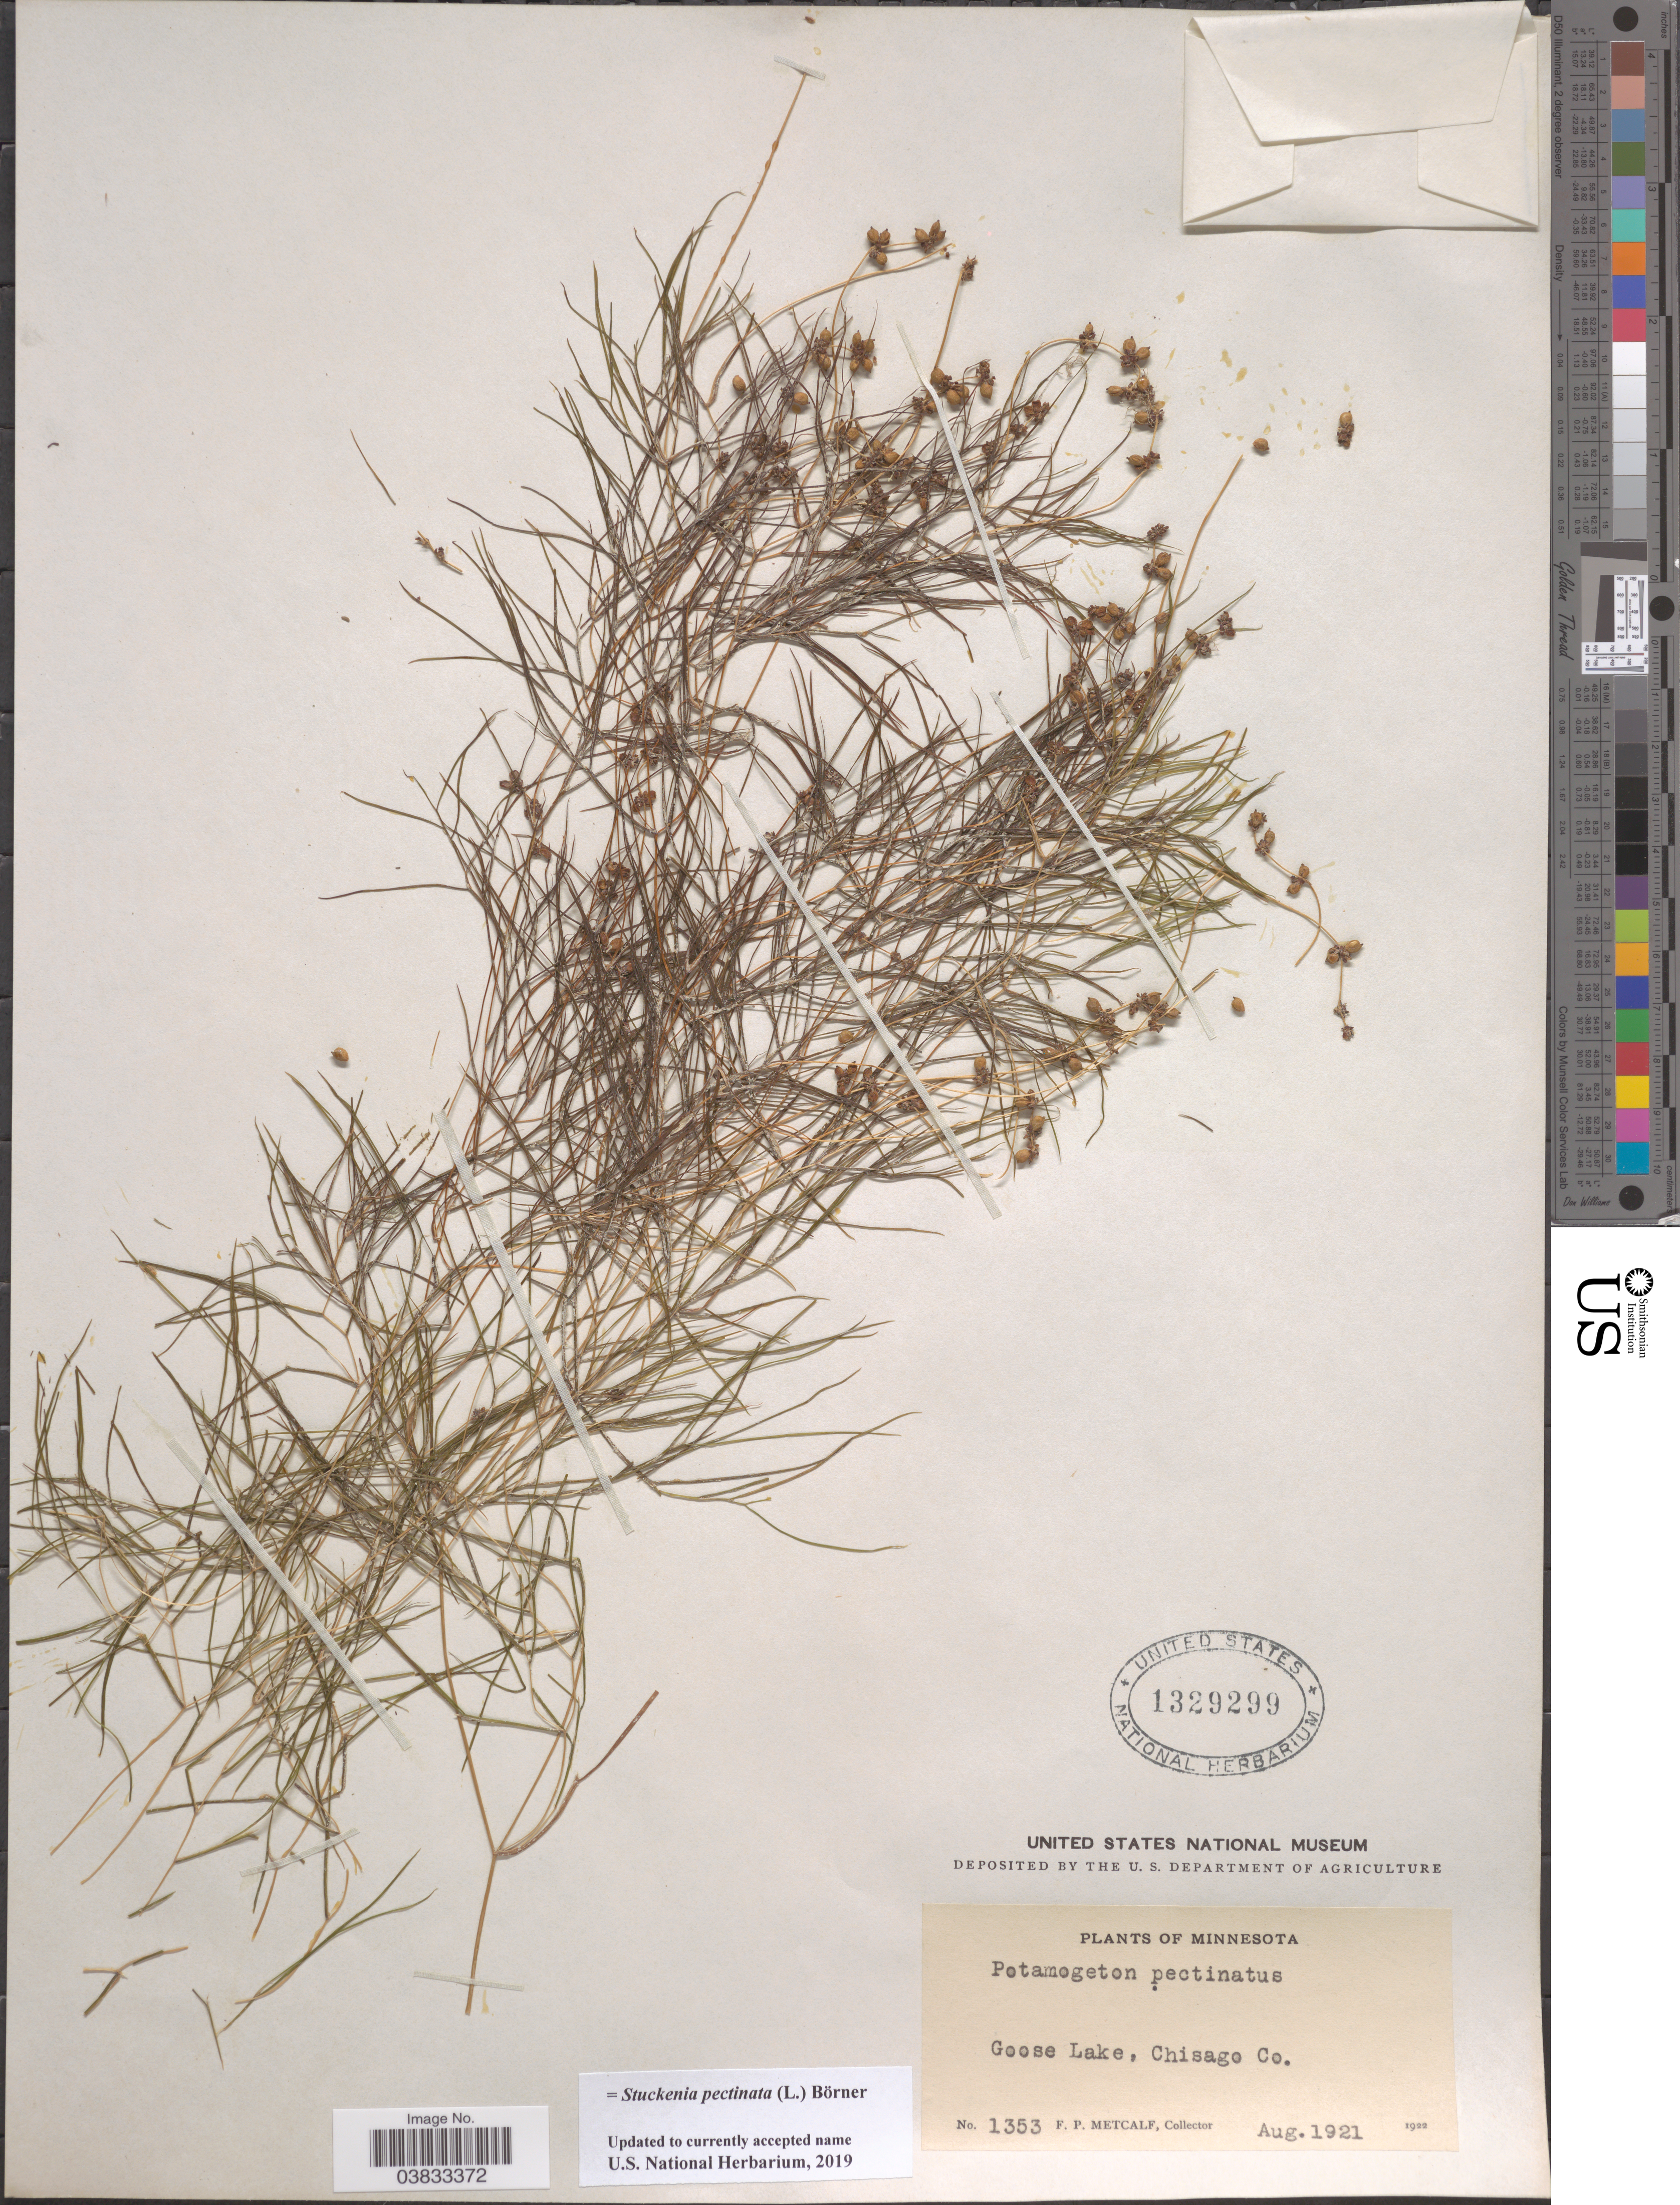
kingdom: Plantae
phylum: Tracheophyta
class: Liliopsida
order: Alismatales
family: Potamogetonaceae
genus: Stuckenia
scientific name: Stuckenia pectinata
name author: (L.) Börner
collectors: F. Metcalf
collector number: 1353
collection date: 1921-08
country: United States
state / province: Minnesota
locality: Goose Lake, Chisago Co.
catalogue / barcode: US 1329299